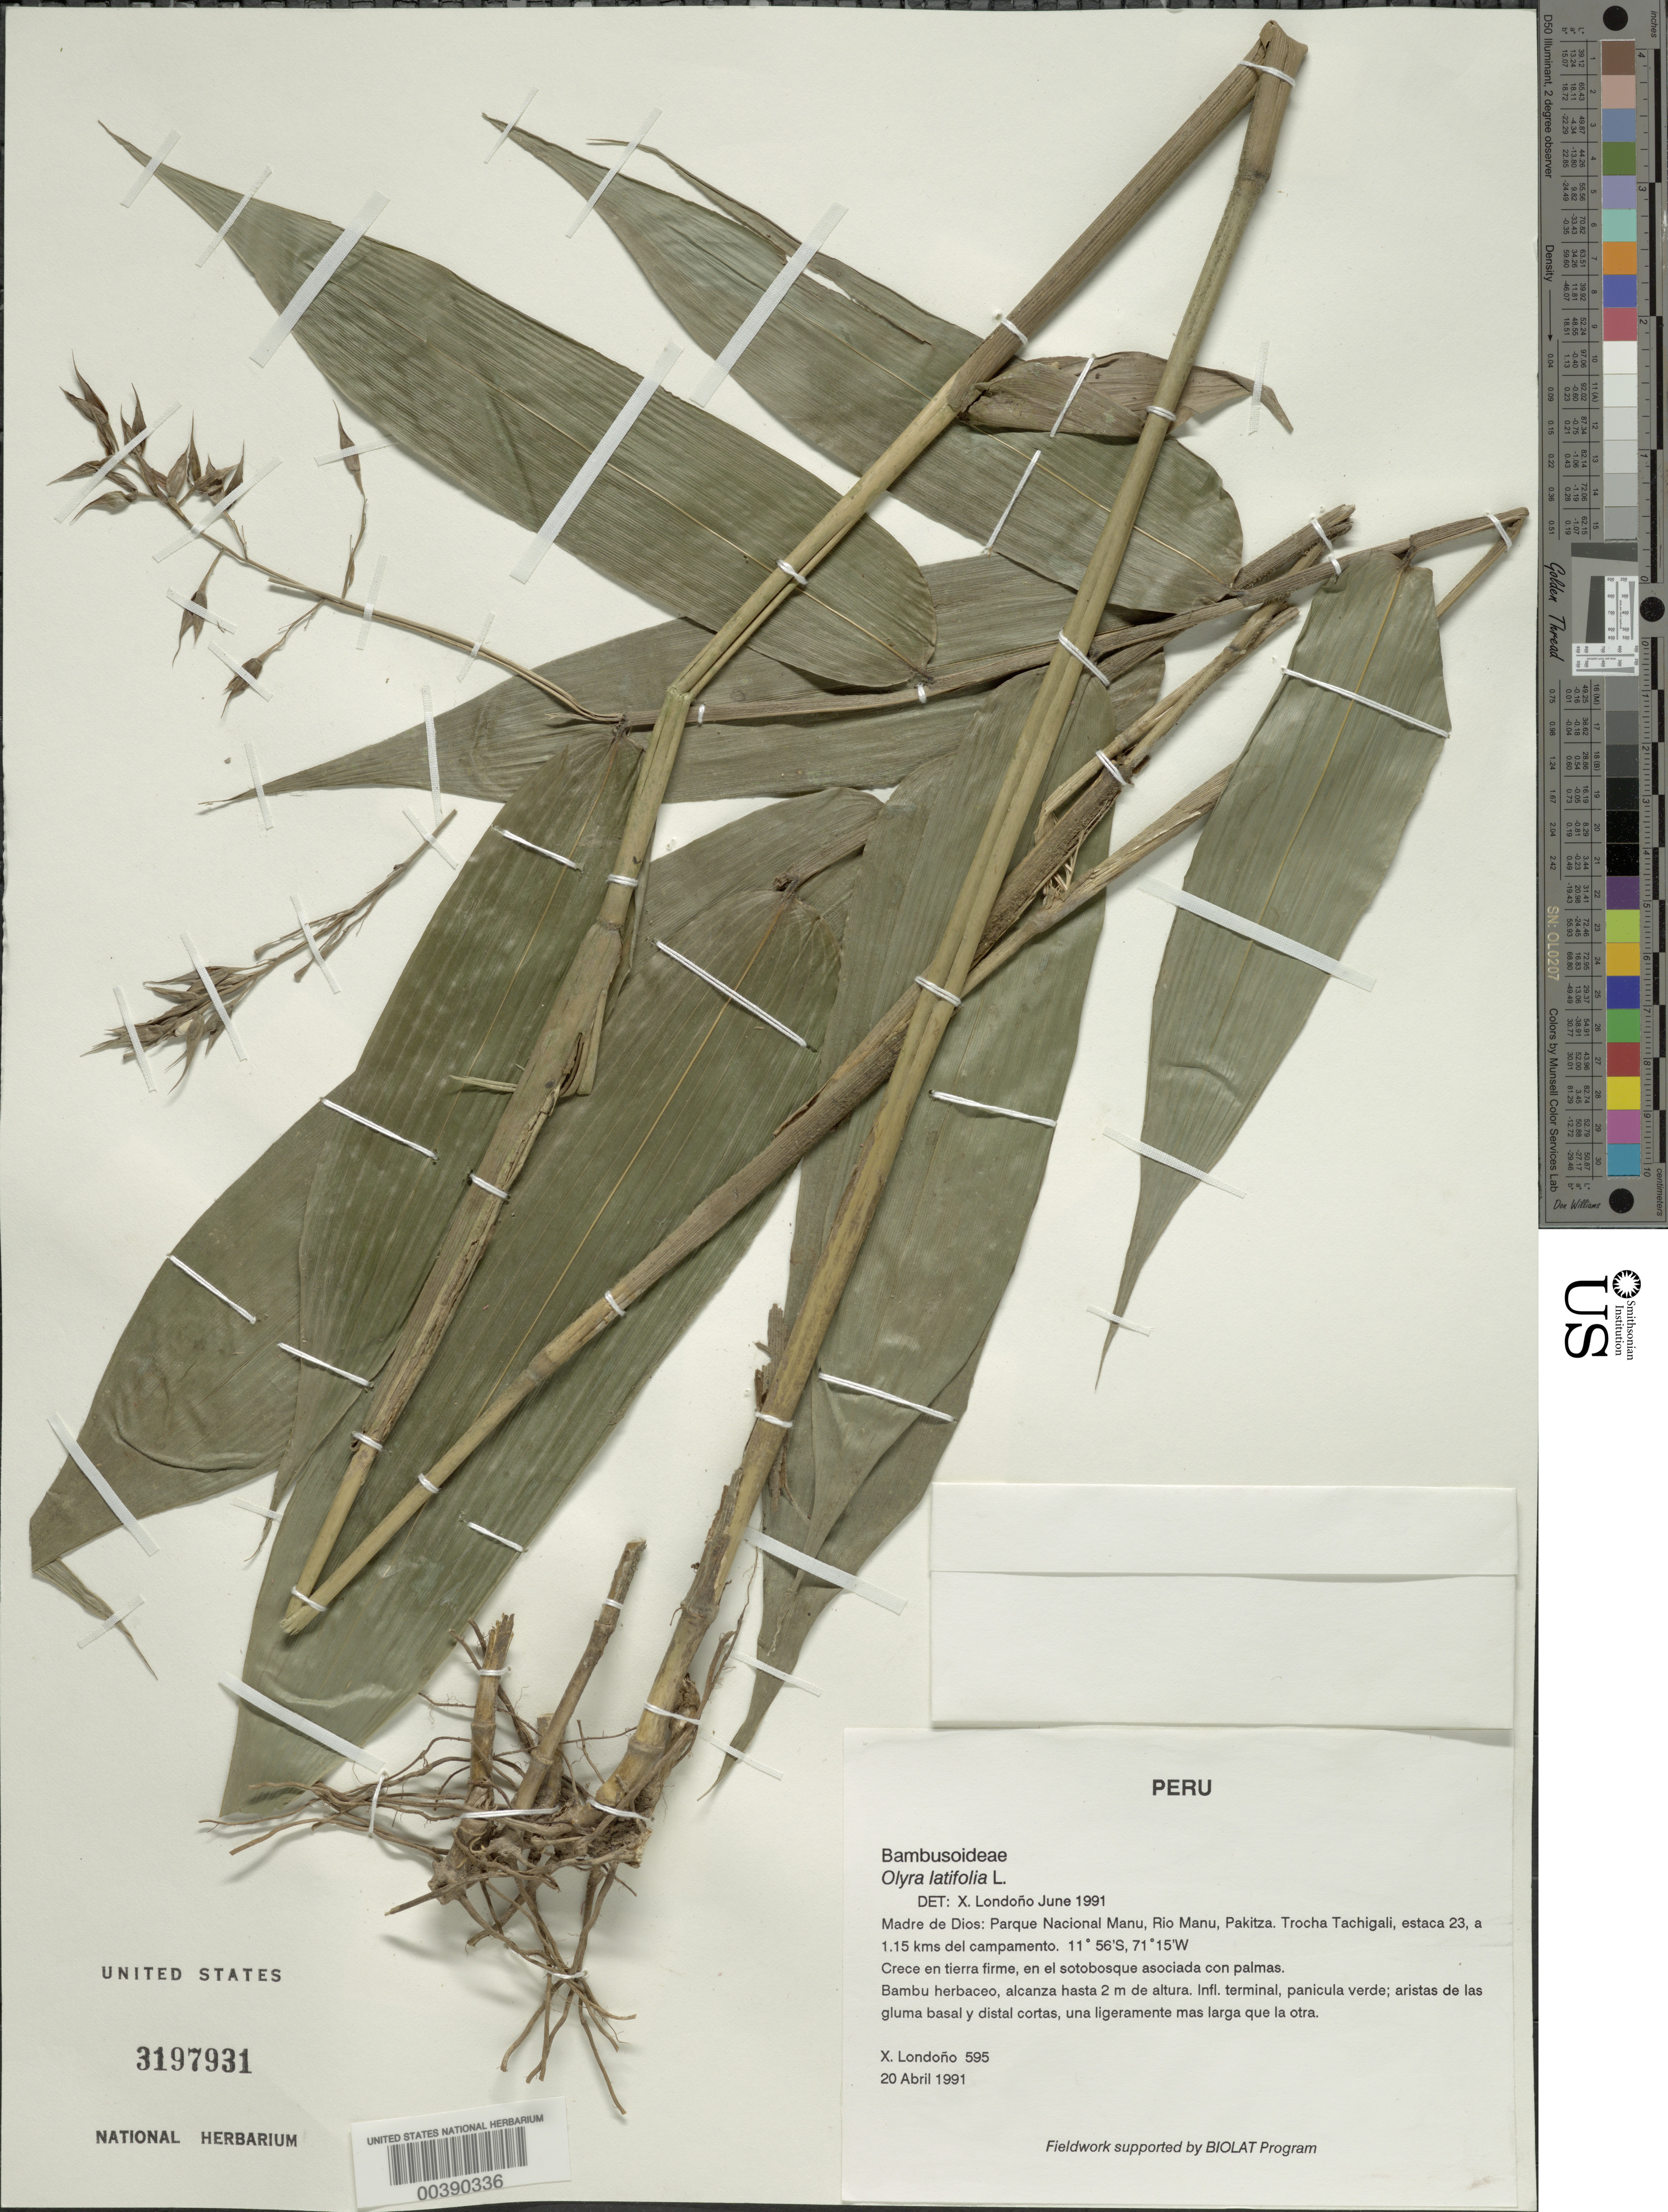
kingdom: Plantae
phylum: Tracheophyta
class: Liliopsida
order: Poales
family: Poaceae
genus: Olyra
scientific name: Olyra latifolia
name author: L.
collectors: X. Londoño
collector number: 595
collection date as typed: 20 Apr 1991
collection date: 1991-04-20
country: Peru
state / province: Madre de Dios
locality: Parque nacional manu, rio manu, pakitza; troncal tachigali, estaca 23, a 1.15 km del campamento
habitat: Tierra firme, en el sotobosque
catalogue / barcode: US 3197931